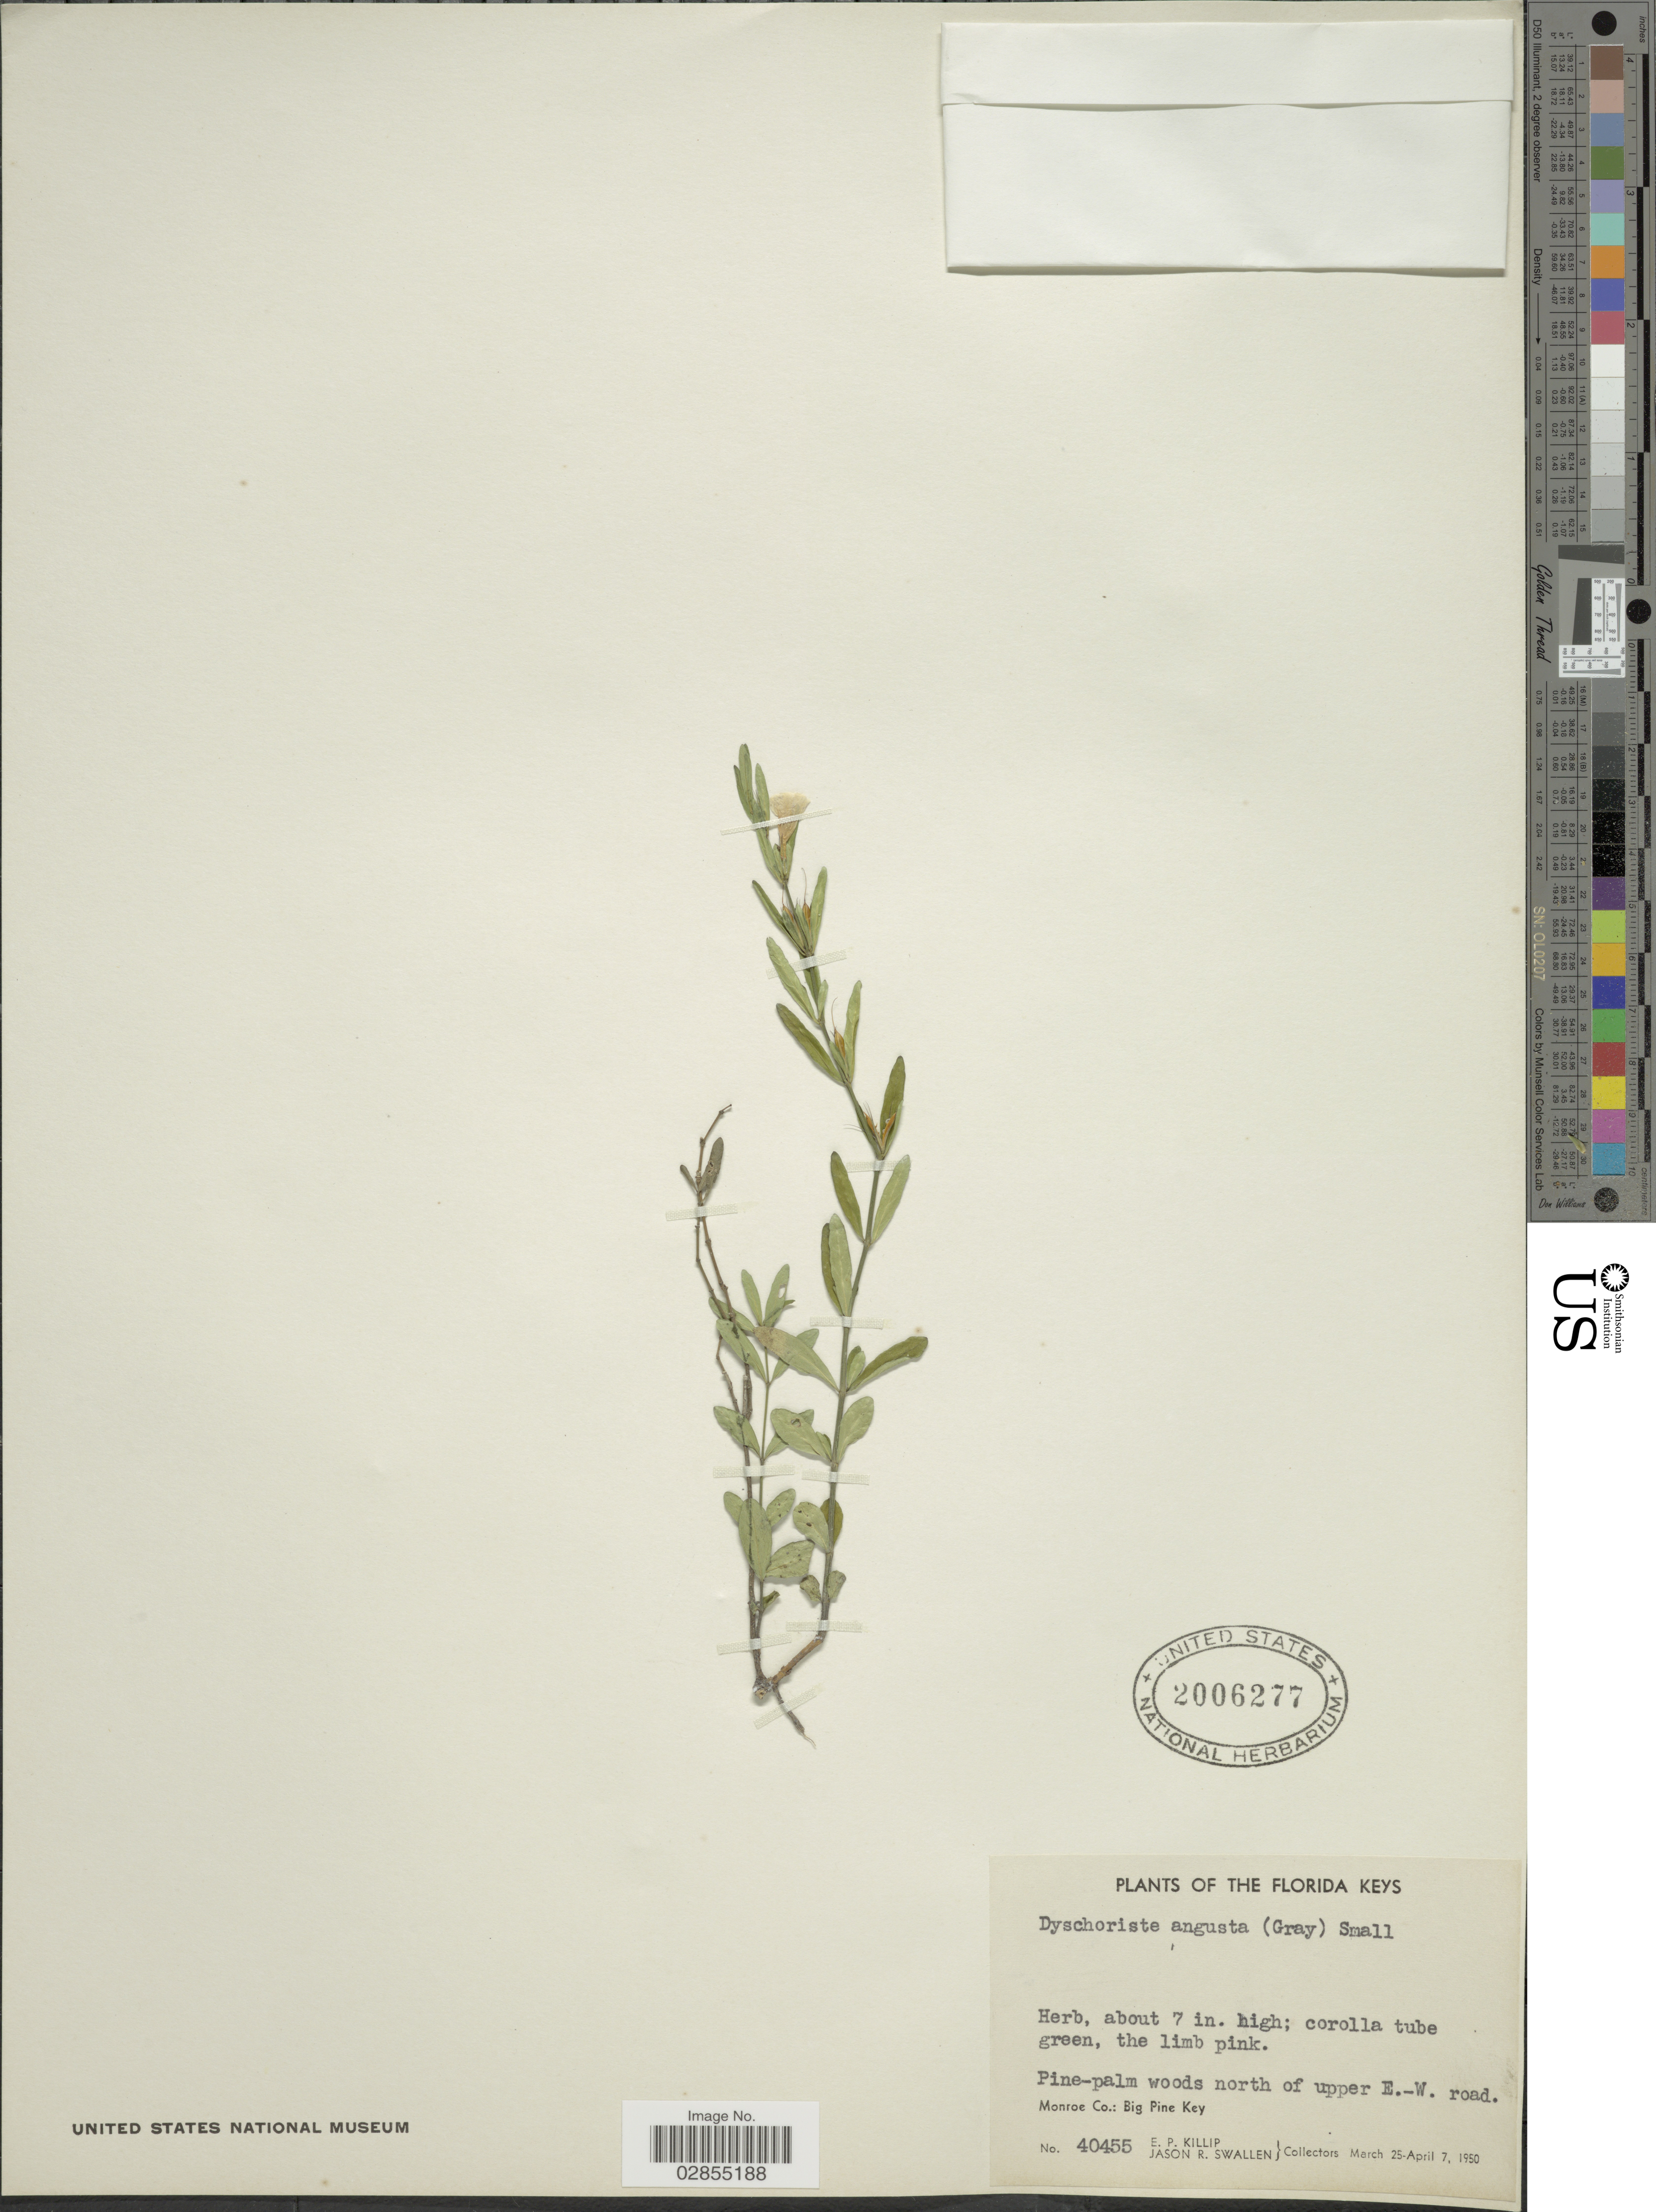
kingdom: Plantae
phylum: Tracheophyta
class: Magnoliopsida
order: Lamiales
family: Acanthaceae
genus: Dyschoriste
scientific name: Dyschoriste angusta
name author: (A. Gray) Small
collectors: E. P. Killip & J. R. Swallen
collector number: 40455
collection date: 1950-03-25/1950-04-07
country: United States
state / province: Florida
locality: The Florida Keys. Pine-palm woods north of upper E.-W. road. Monroe Co.: Big Pine Key.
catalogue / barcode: US 2006277